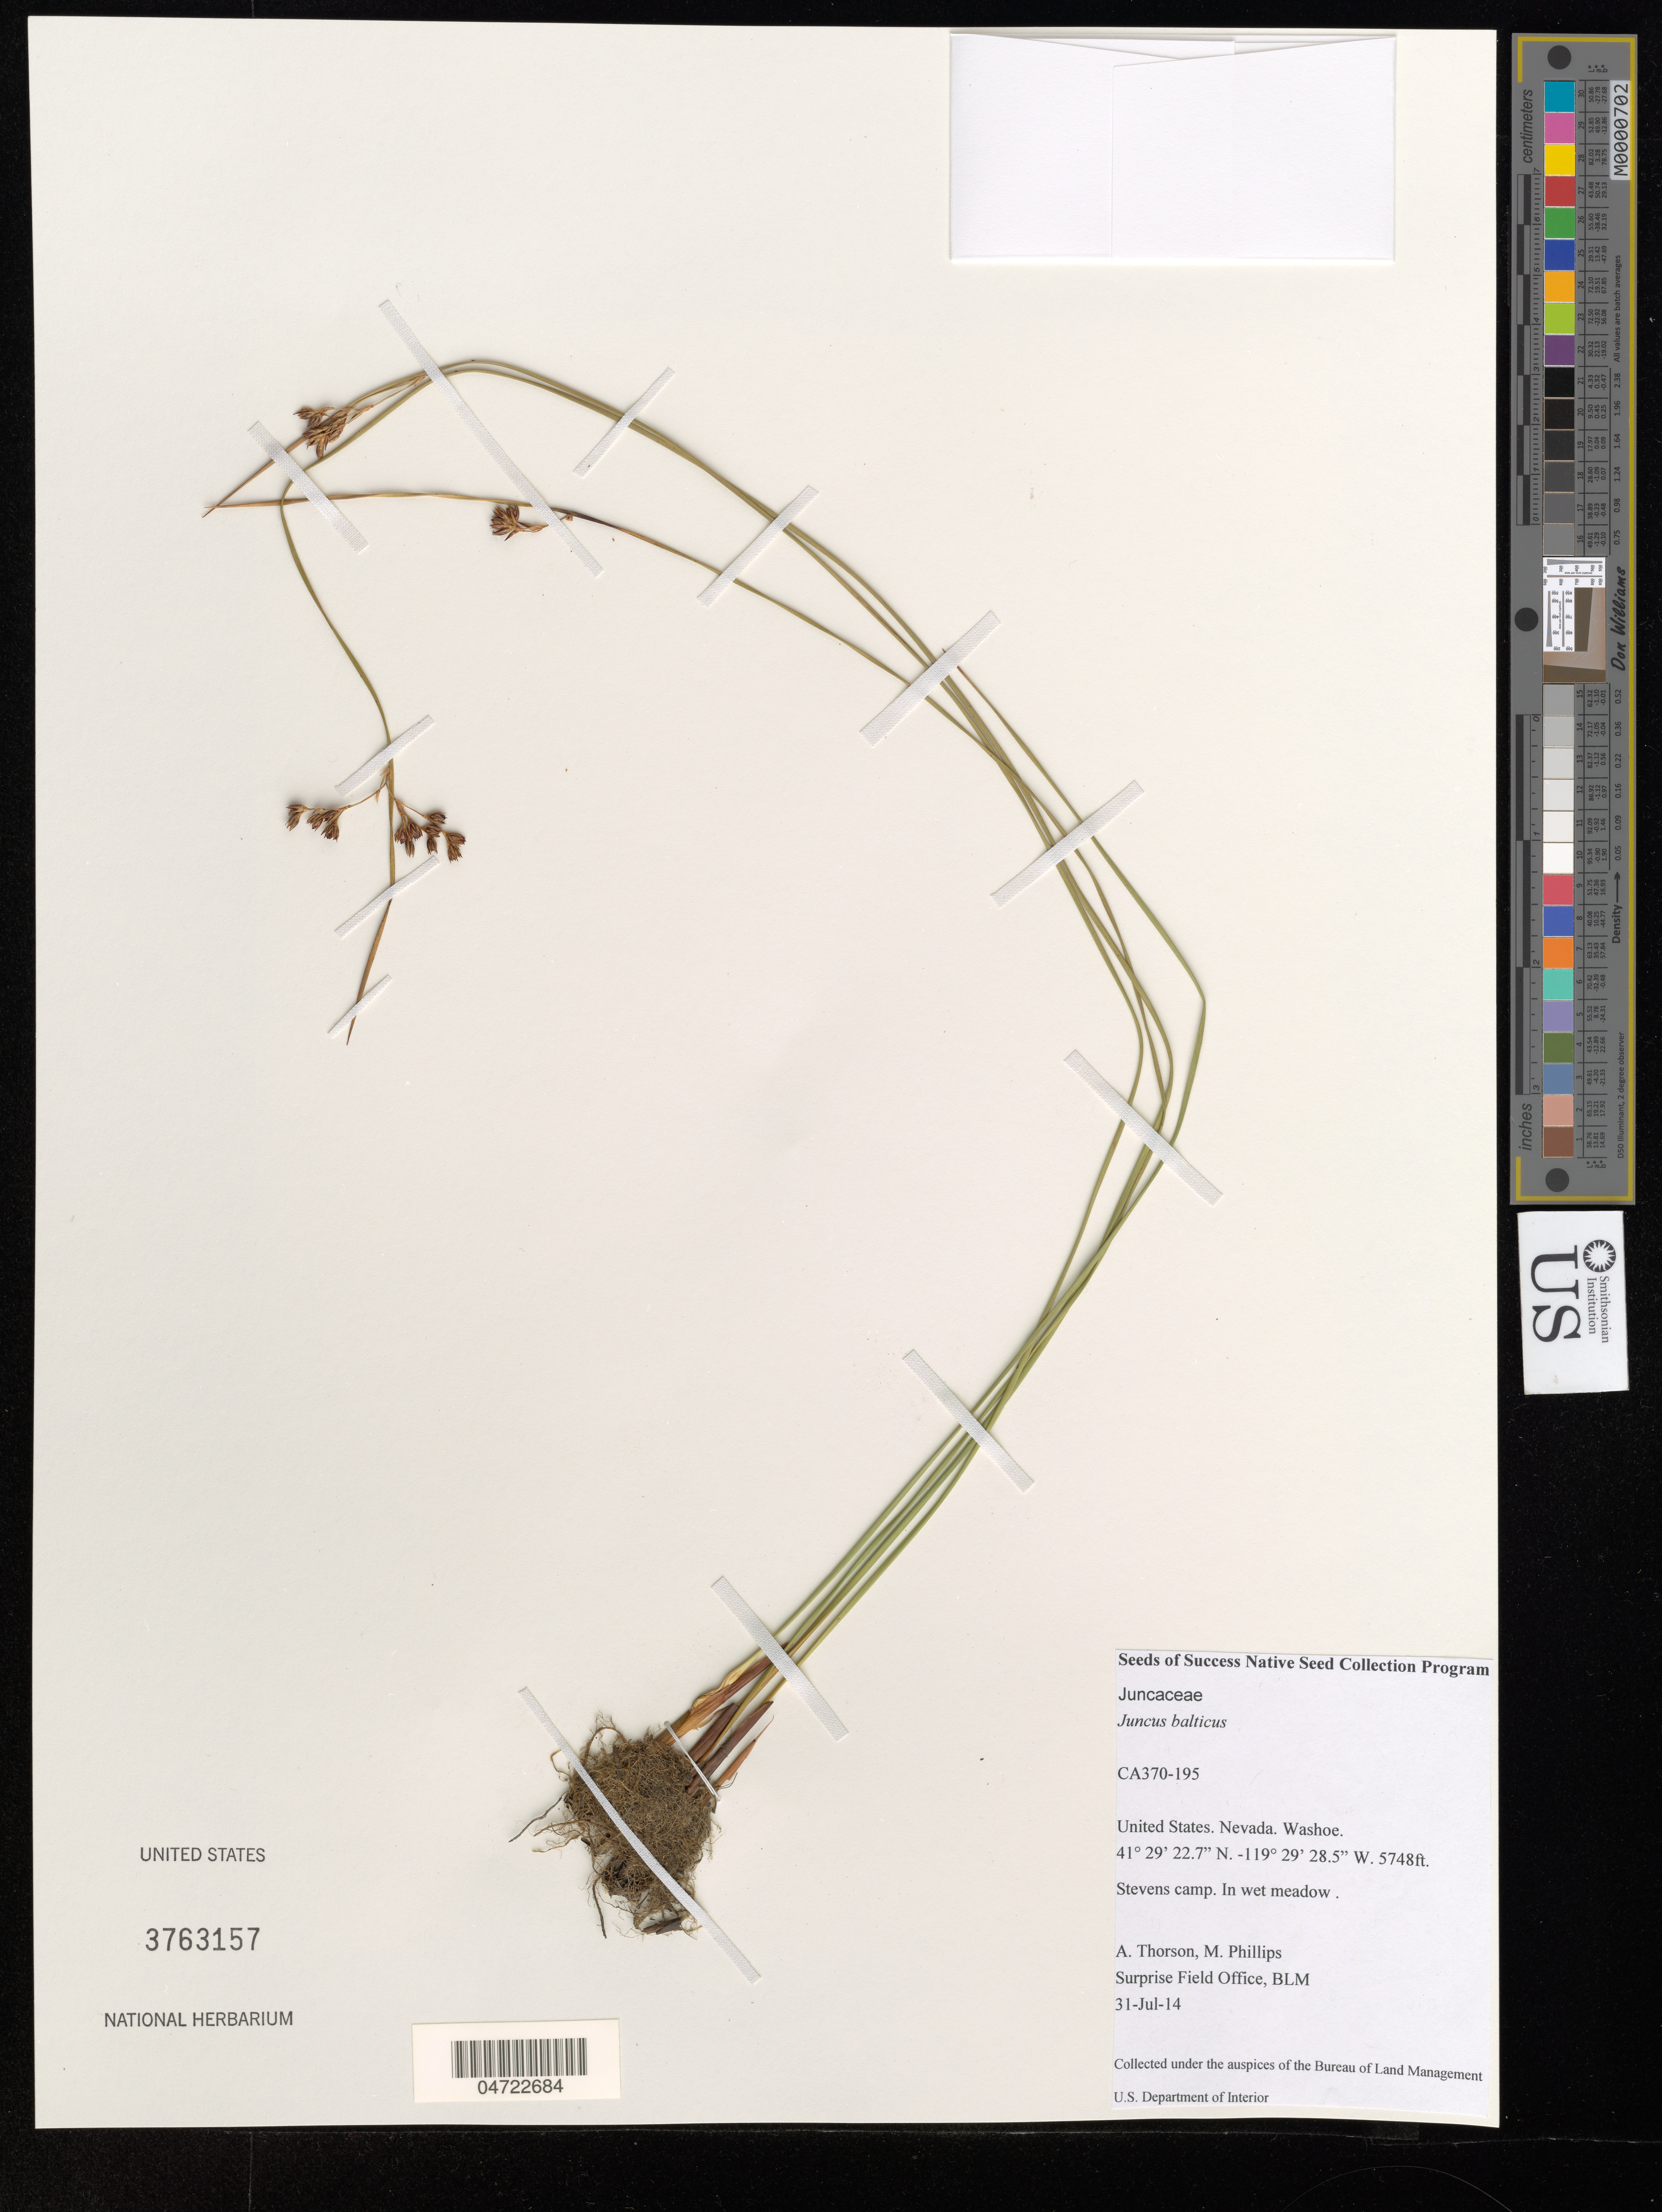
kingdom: Plantae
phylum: Tracheophyta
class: Liliopsida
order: Poales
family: Juncaceae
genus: Juncus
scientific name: Juncus balticus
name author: Willd.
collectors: A. Thorson & M. Phillips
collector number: CA370-195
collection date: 2014-07-31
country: United States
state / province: Nevada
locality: Washoe. Stevens camp. In wet meadow.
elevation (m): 1752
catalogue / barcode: US 3763157